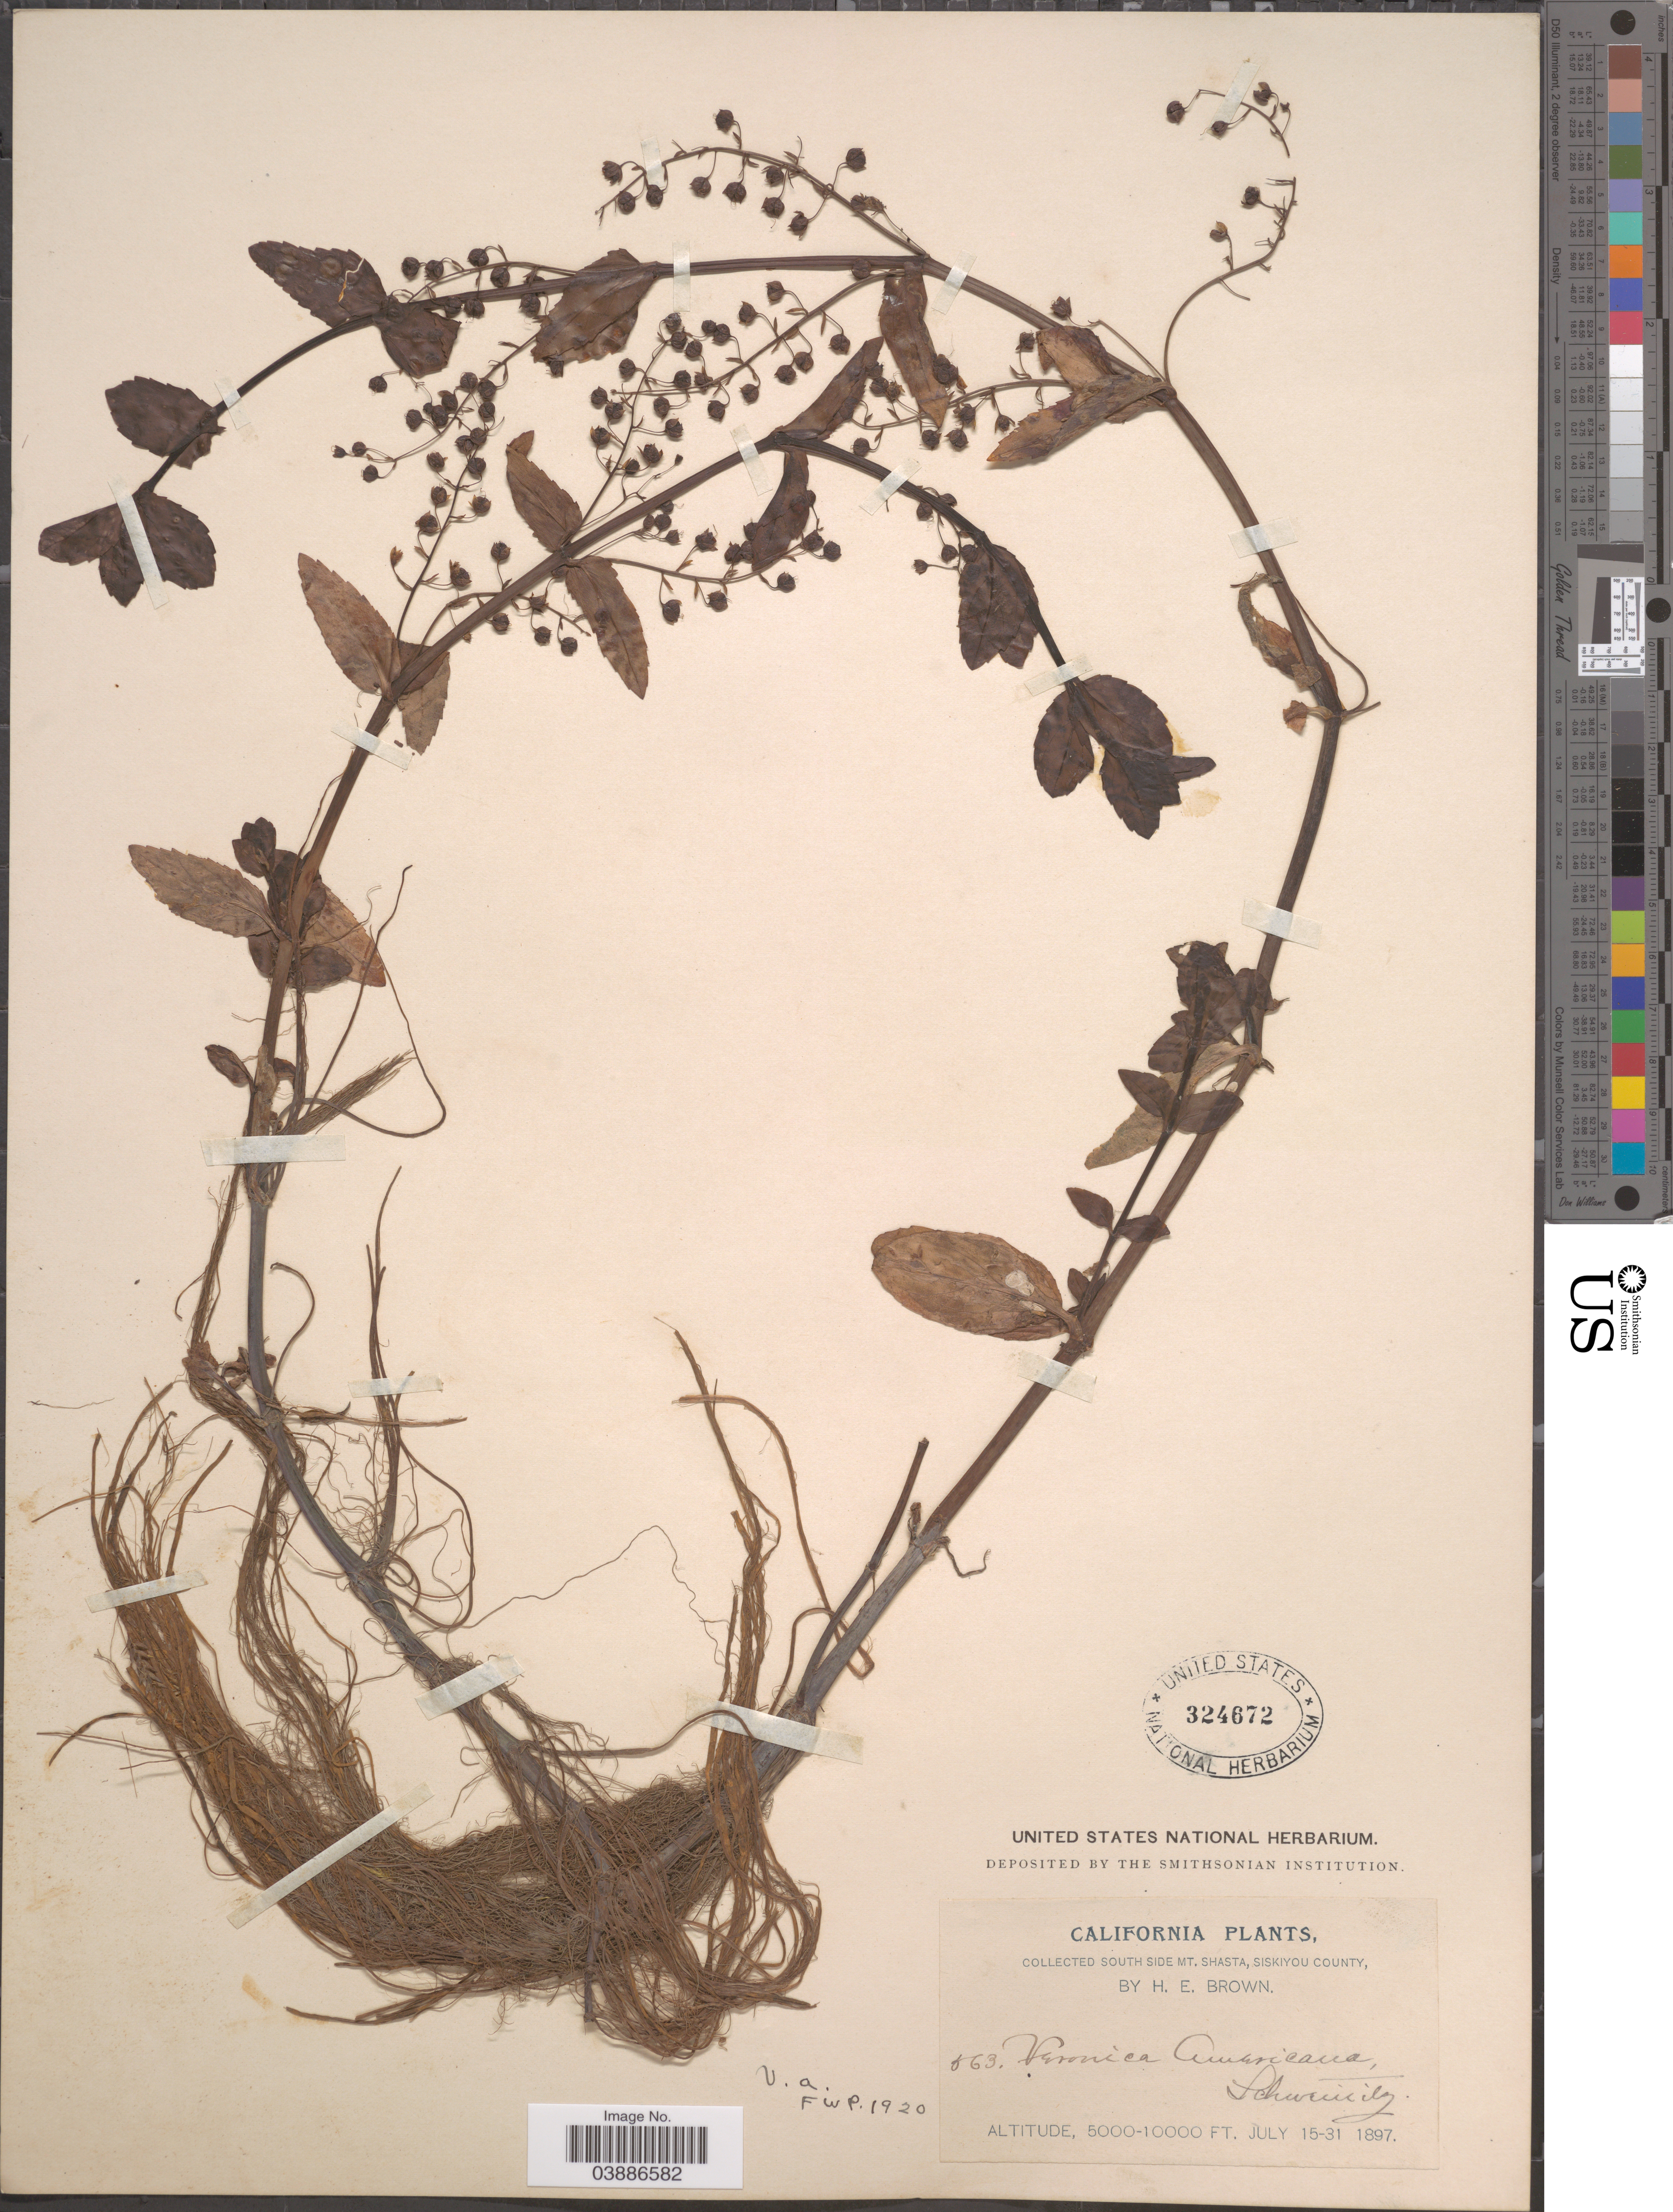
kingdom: Plantae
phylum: Tracheophyta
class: Magnoliopsida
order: Lamiales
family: Plantaginaceae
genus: Veronica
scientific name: Veronica americana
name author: Schwein. ex Benth.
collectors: H. E. Brown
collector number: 563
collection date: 1897-07-15/1897-07-31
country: United States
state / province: California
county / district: Siskiyou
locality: South side Mt. Shasta, Siskiyou County.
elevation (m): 1524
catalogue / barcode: US 324672